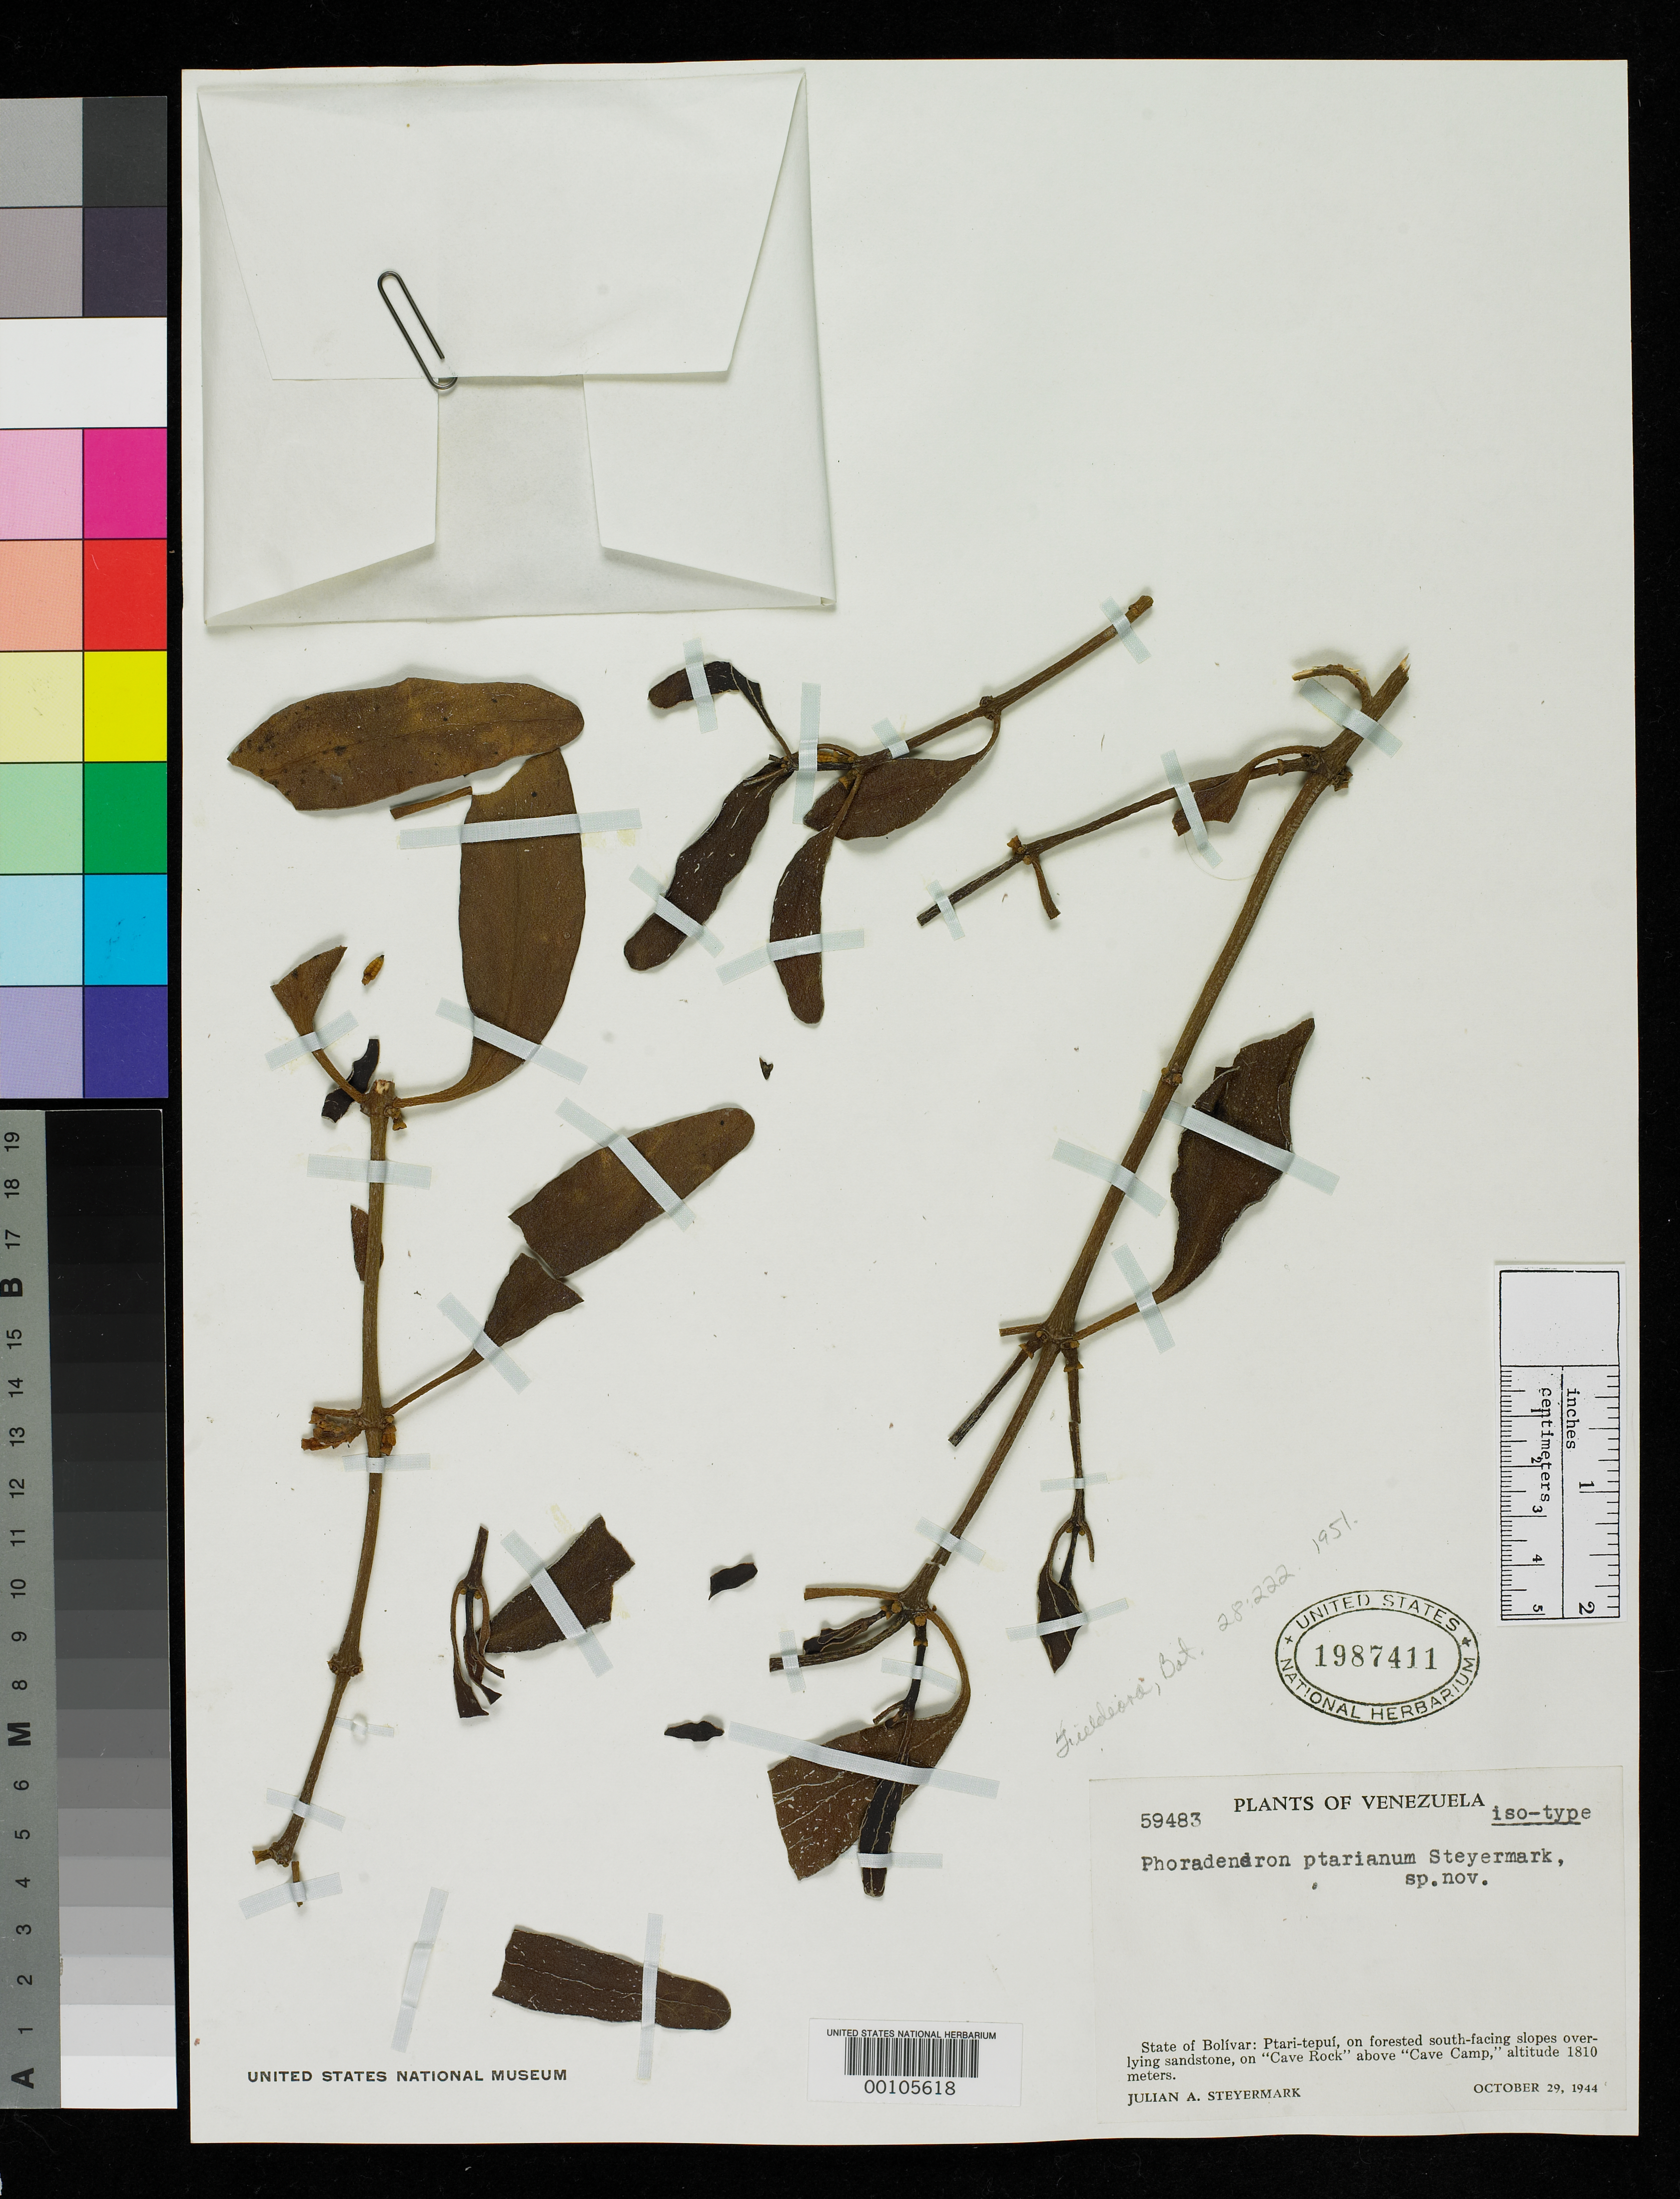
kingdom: Plantae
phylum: Tracheophyta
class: Magnoliopsida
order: Santalales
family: Viscaceae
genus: Phoradendron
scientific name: Phoradendron ptarianum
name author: Steyerm.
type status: Isotype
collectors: J. Steyermark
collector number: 59483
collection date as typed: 29 Oct 1944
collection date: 1944-10-29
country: Venezuela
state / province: Bolivar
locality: Ptari-tepui, "Cave Camp".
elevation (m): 1810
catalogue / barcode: US 1987411